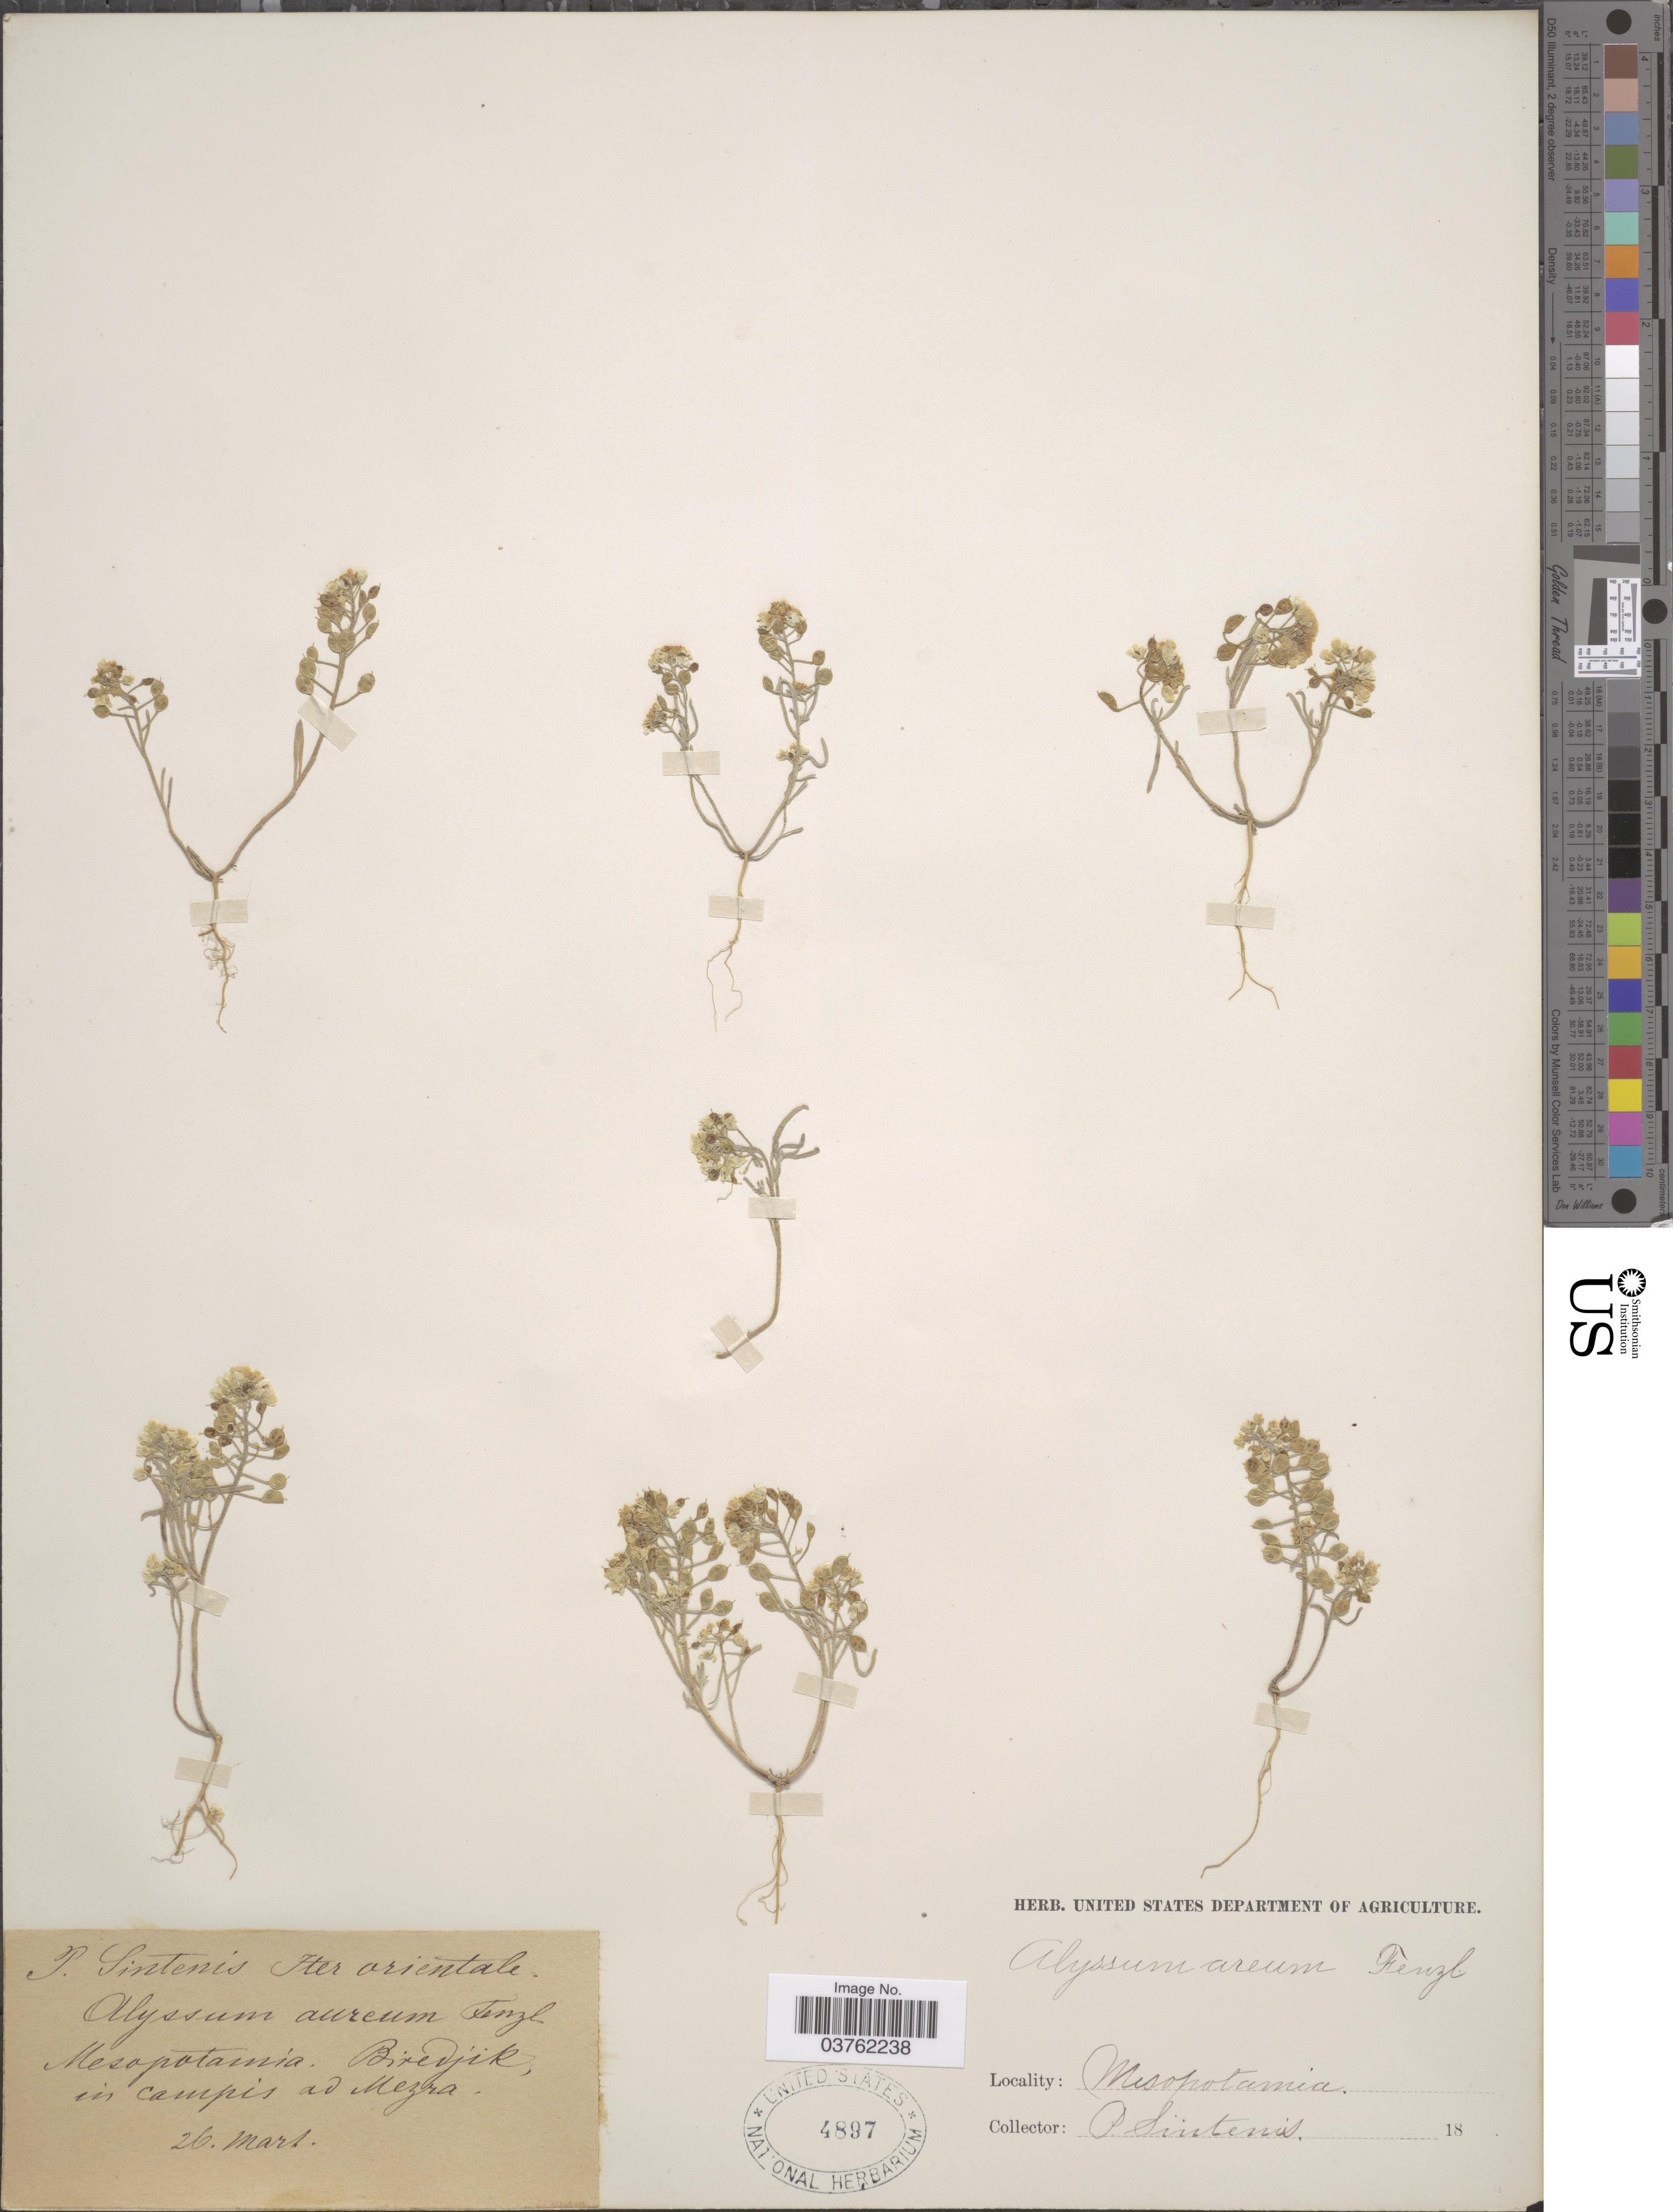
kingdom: Plantae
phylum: Tracheophyta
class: Magnoliopsida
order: Brassicales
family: Brassicaceae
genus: Alyssum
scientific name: Alyssum aureum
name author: Boiss.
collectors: P. Sintenis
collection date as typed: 26 Mart. 18--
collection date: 1888-03-26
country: Turkey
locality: Iter orientale. Mesopotamia. Biredjik, in campis ad Mezra.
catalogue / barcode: US 4897